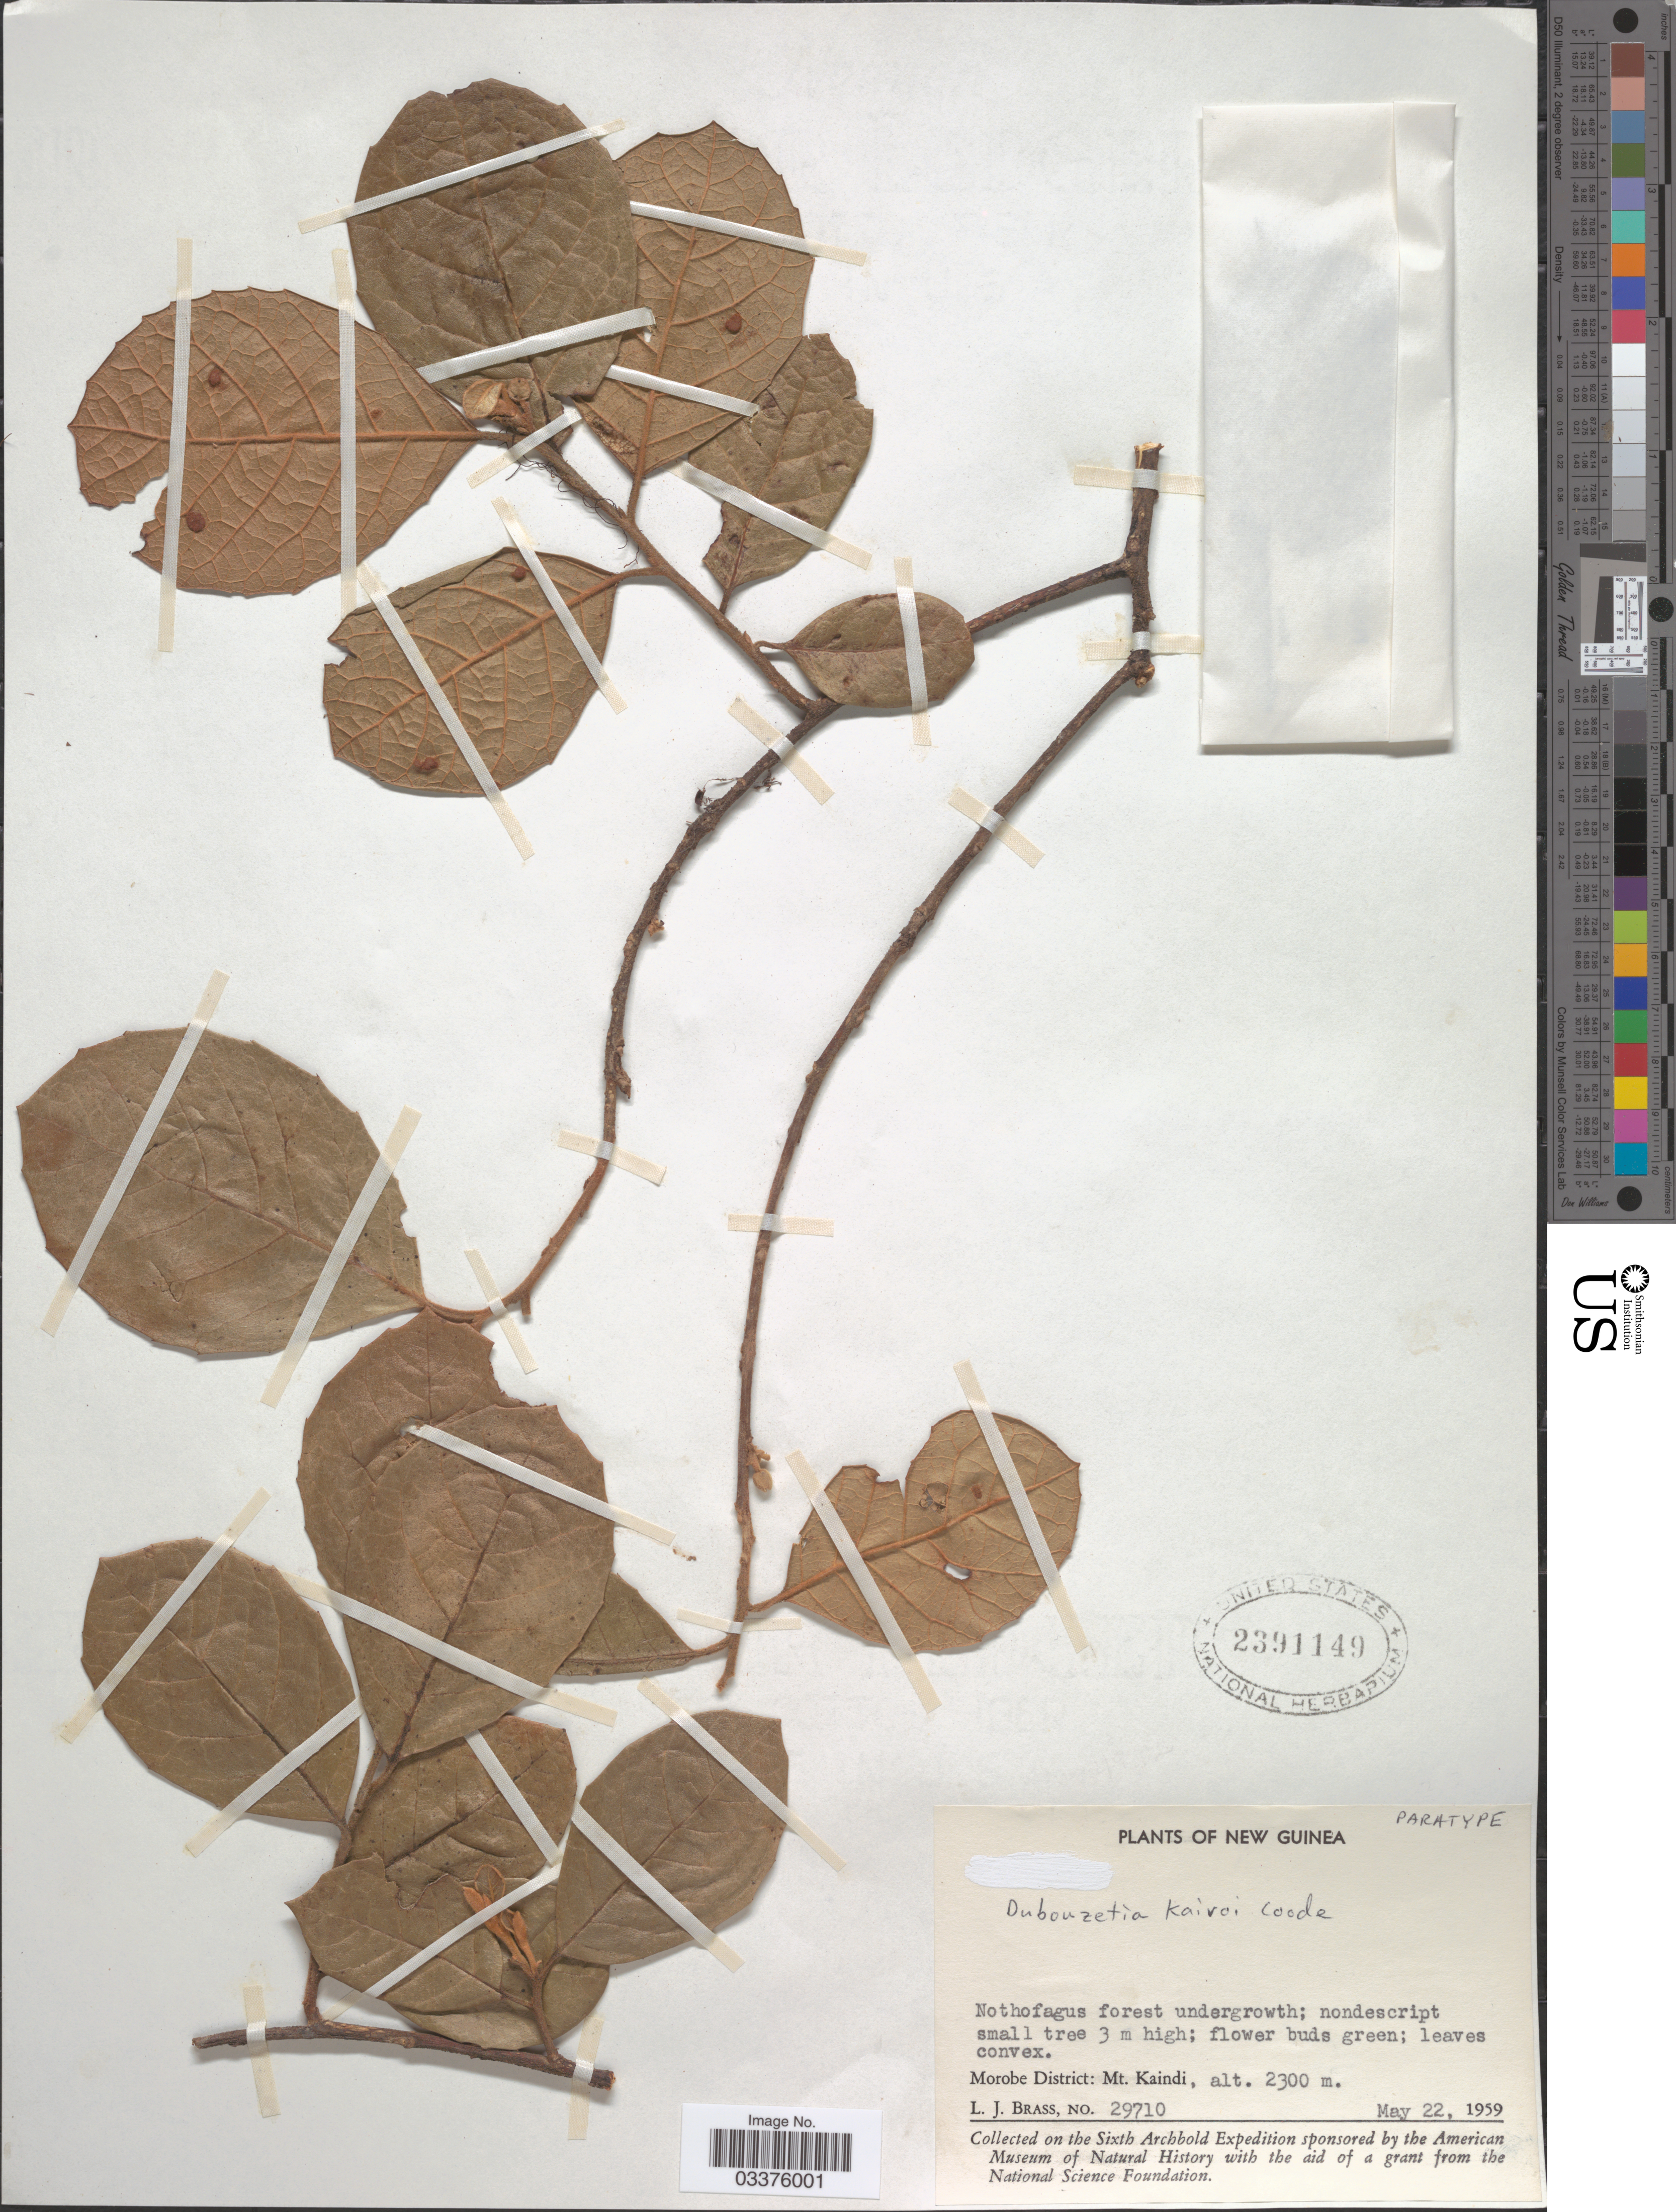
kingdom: Plantae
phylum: Tracheophyta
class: Magnoliopsida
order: Oxalidales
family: Elaeocarpaceae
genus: Dubouzetia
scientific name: Dubouzetia kairoi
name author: Coode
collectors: L. J. Brass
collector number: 29710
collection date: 1959-05-22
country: Papua New Guinea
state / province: Morobe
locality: New Guinea. Morobe District: Mt. Kaindi.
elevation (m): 2300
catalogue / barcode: US 2391149